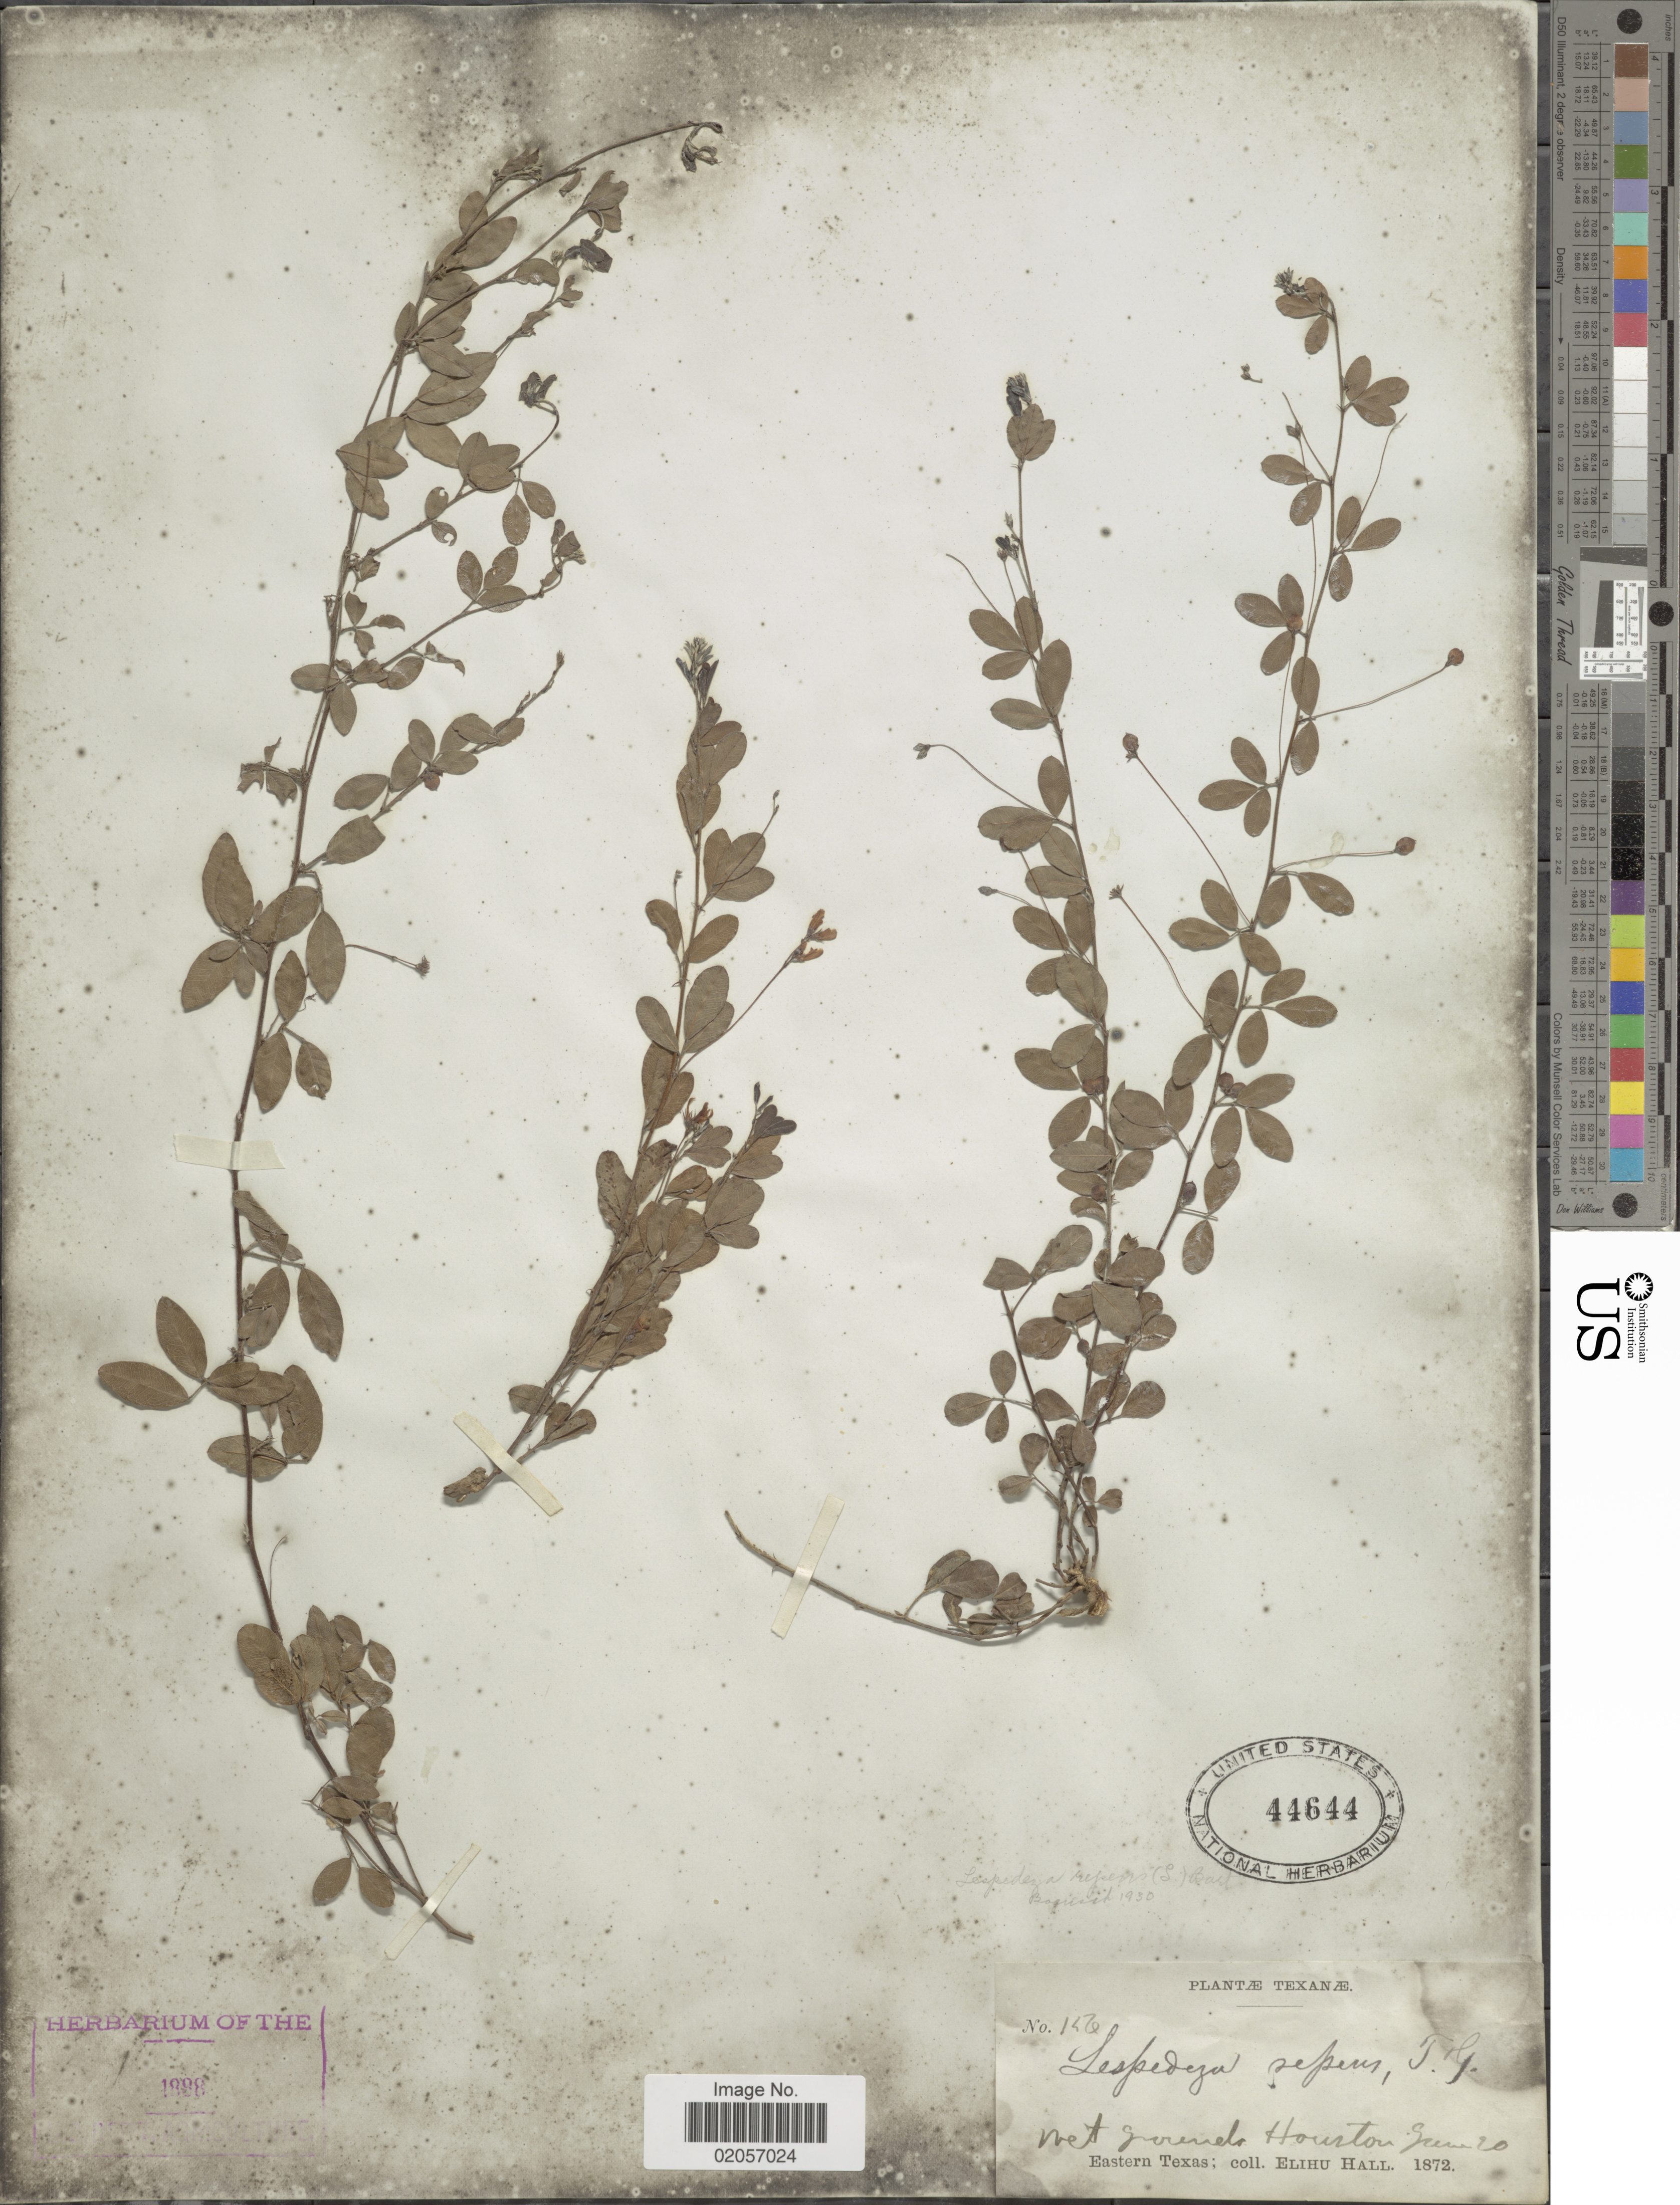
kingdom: Plantae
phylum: Tracheophyta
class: Magnoliopsida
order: Fabales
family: Fabaceae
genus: Lespedeza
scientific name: Lespedeza repens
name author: (L.) W.P.C. Barton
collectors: E. Hall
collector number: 156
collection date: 1872-06-20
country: United States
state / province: Texas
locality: Wet grounds Houston, Eastern Texas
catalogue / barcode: US 44644